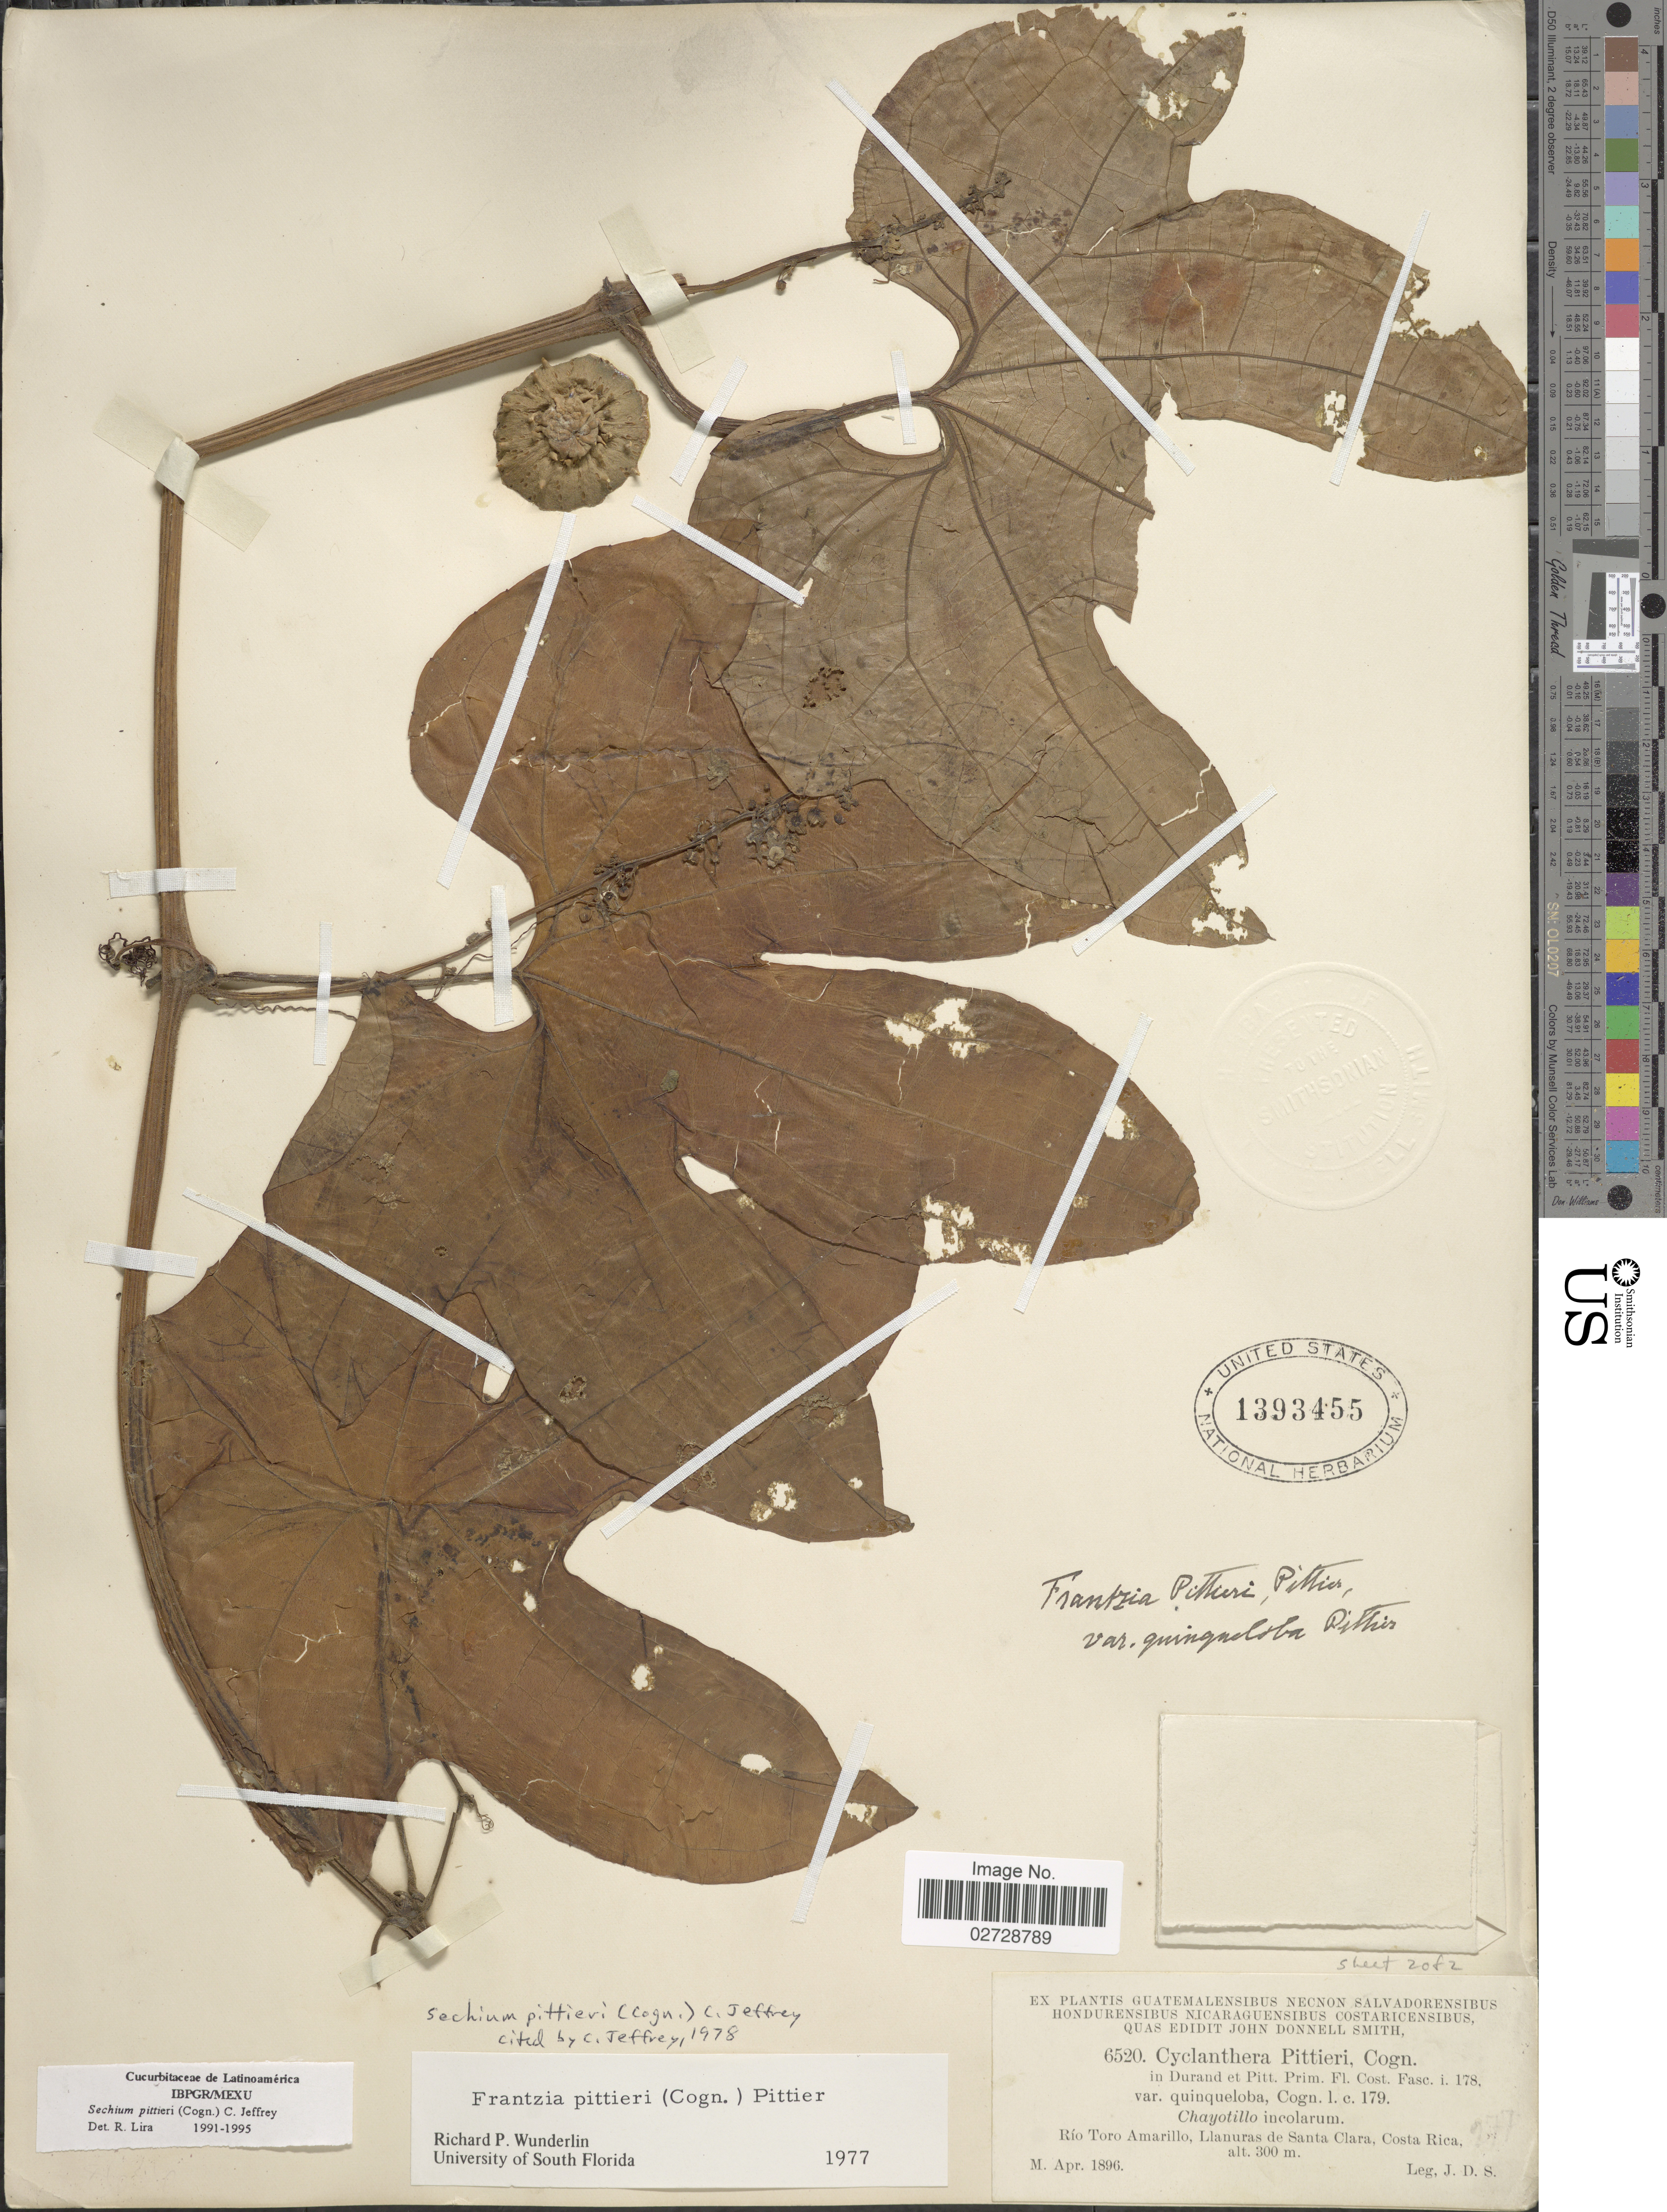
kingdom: Plantae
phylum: Tracheophyta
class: Magnoliopsida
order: Cucurbitales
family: Cucurbitaceae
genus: Sechium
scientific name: Sechium pittieri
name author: (Cogn.) C. Jeffrey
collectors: J. Donnell Smith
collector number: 6520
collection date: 1896-04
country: Costa Rica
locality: Río Toro Amarillo, Llanuras de Santa Clara.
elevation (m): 300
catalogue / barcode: US 1393455